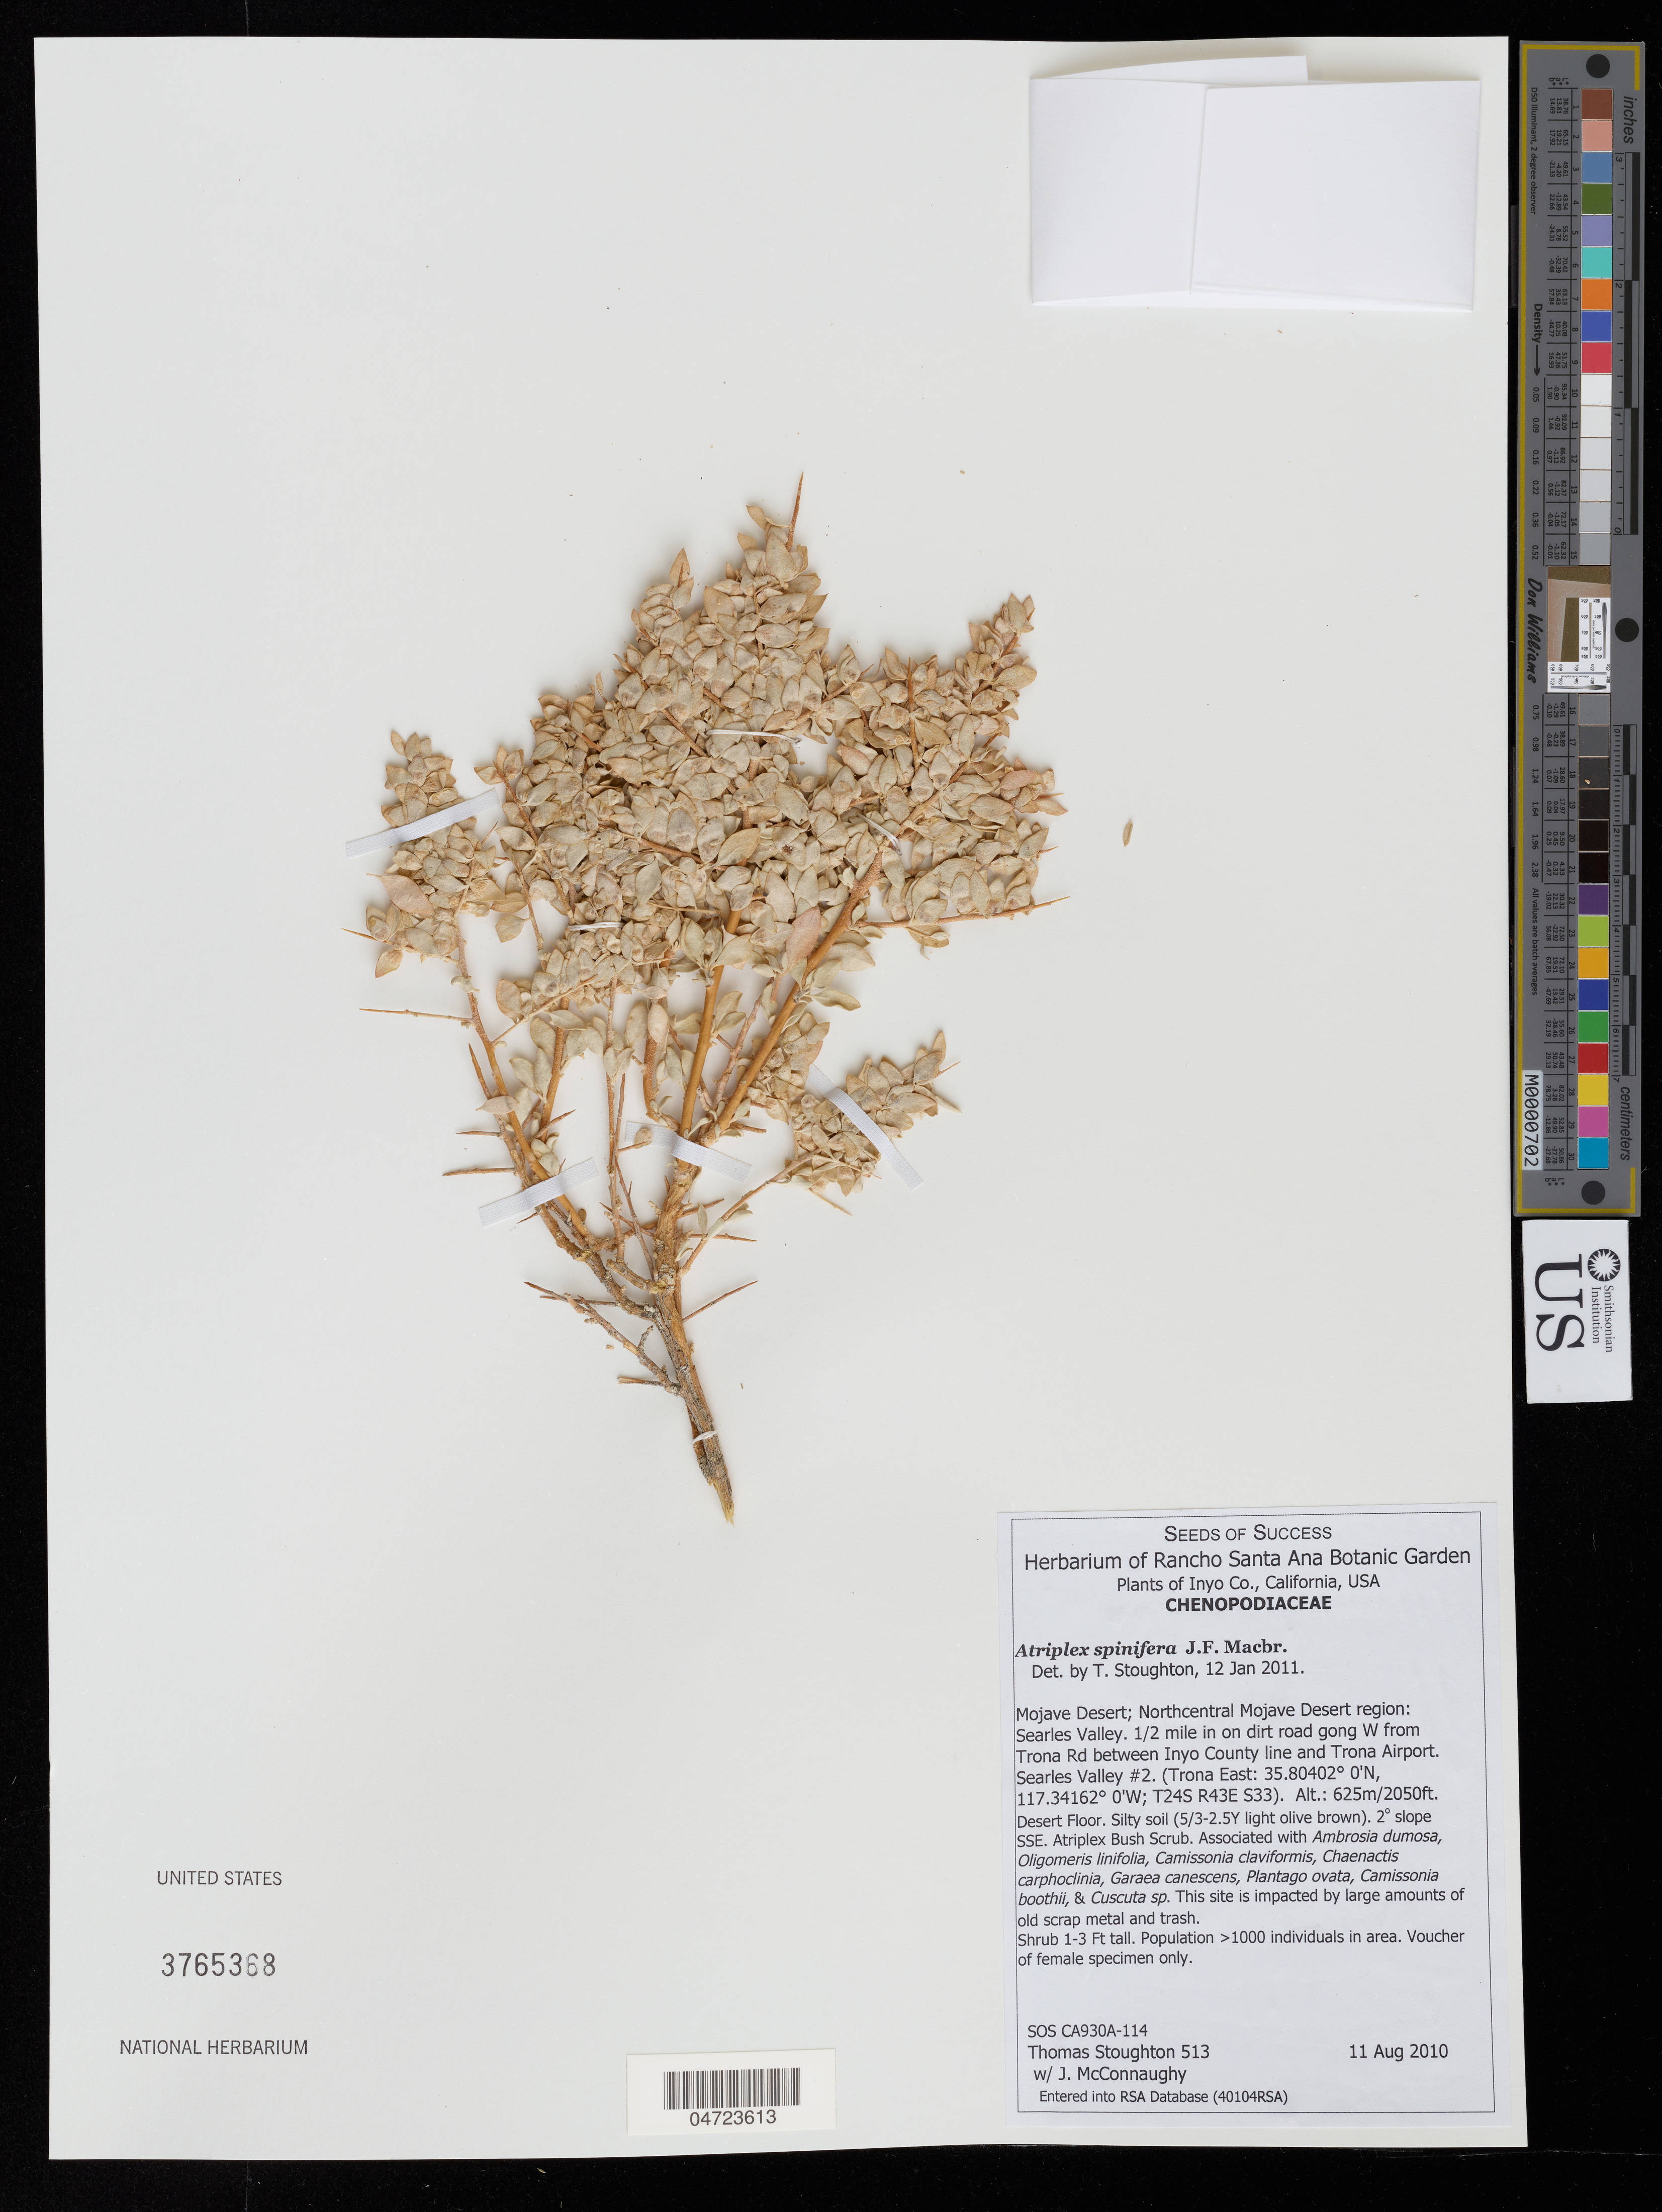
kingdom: Plantae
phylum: Tracheophyta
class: Magnoliopsida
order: Caryophyllales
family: Amaranthaceae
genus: Atriplex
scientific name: Atriplex spinifera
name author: J.F. Macbr.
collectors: T. Stoughton & J. McConnaughy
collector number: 513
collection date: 2010-08-11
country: United States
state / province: California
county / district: Inyo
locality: Inyo Co. Mojave Desert; Northcentral Mojave Desert region: Searles Valley. 1/2 mile in on dirt road gong W from Trona Rd between Inyo County line and Trona Airport. Searles Valley #2. (Trona East: T24S R43E S33).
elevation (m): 625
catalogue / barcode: US 3765368